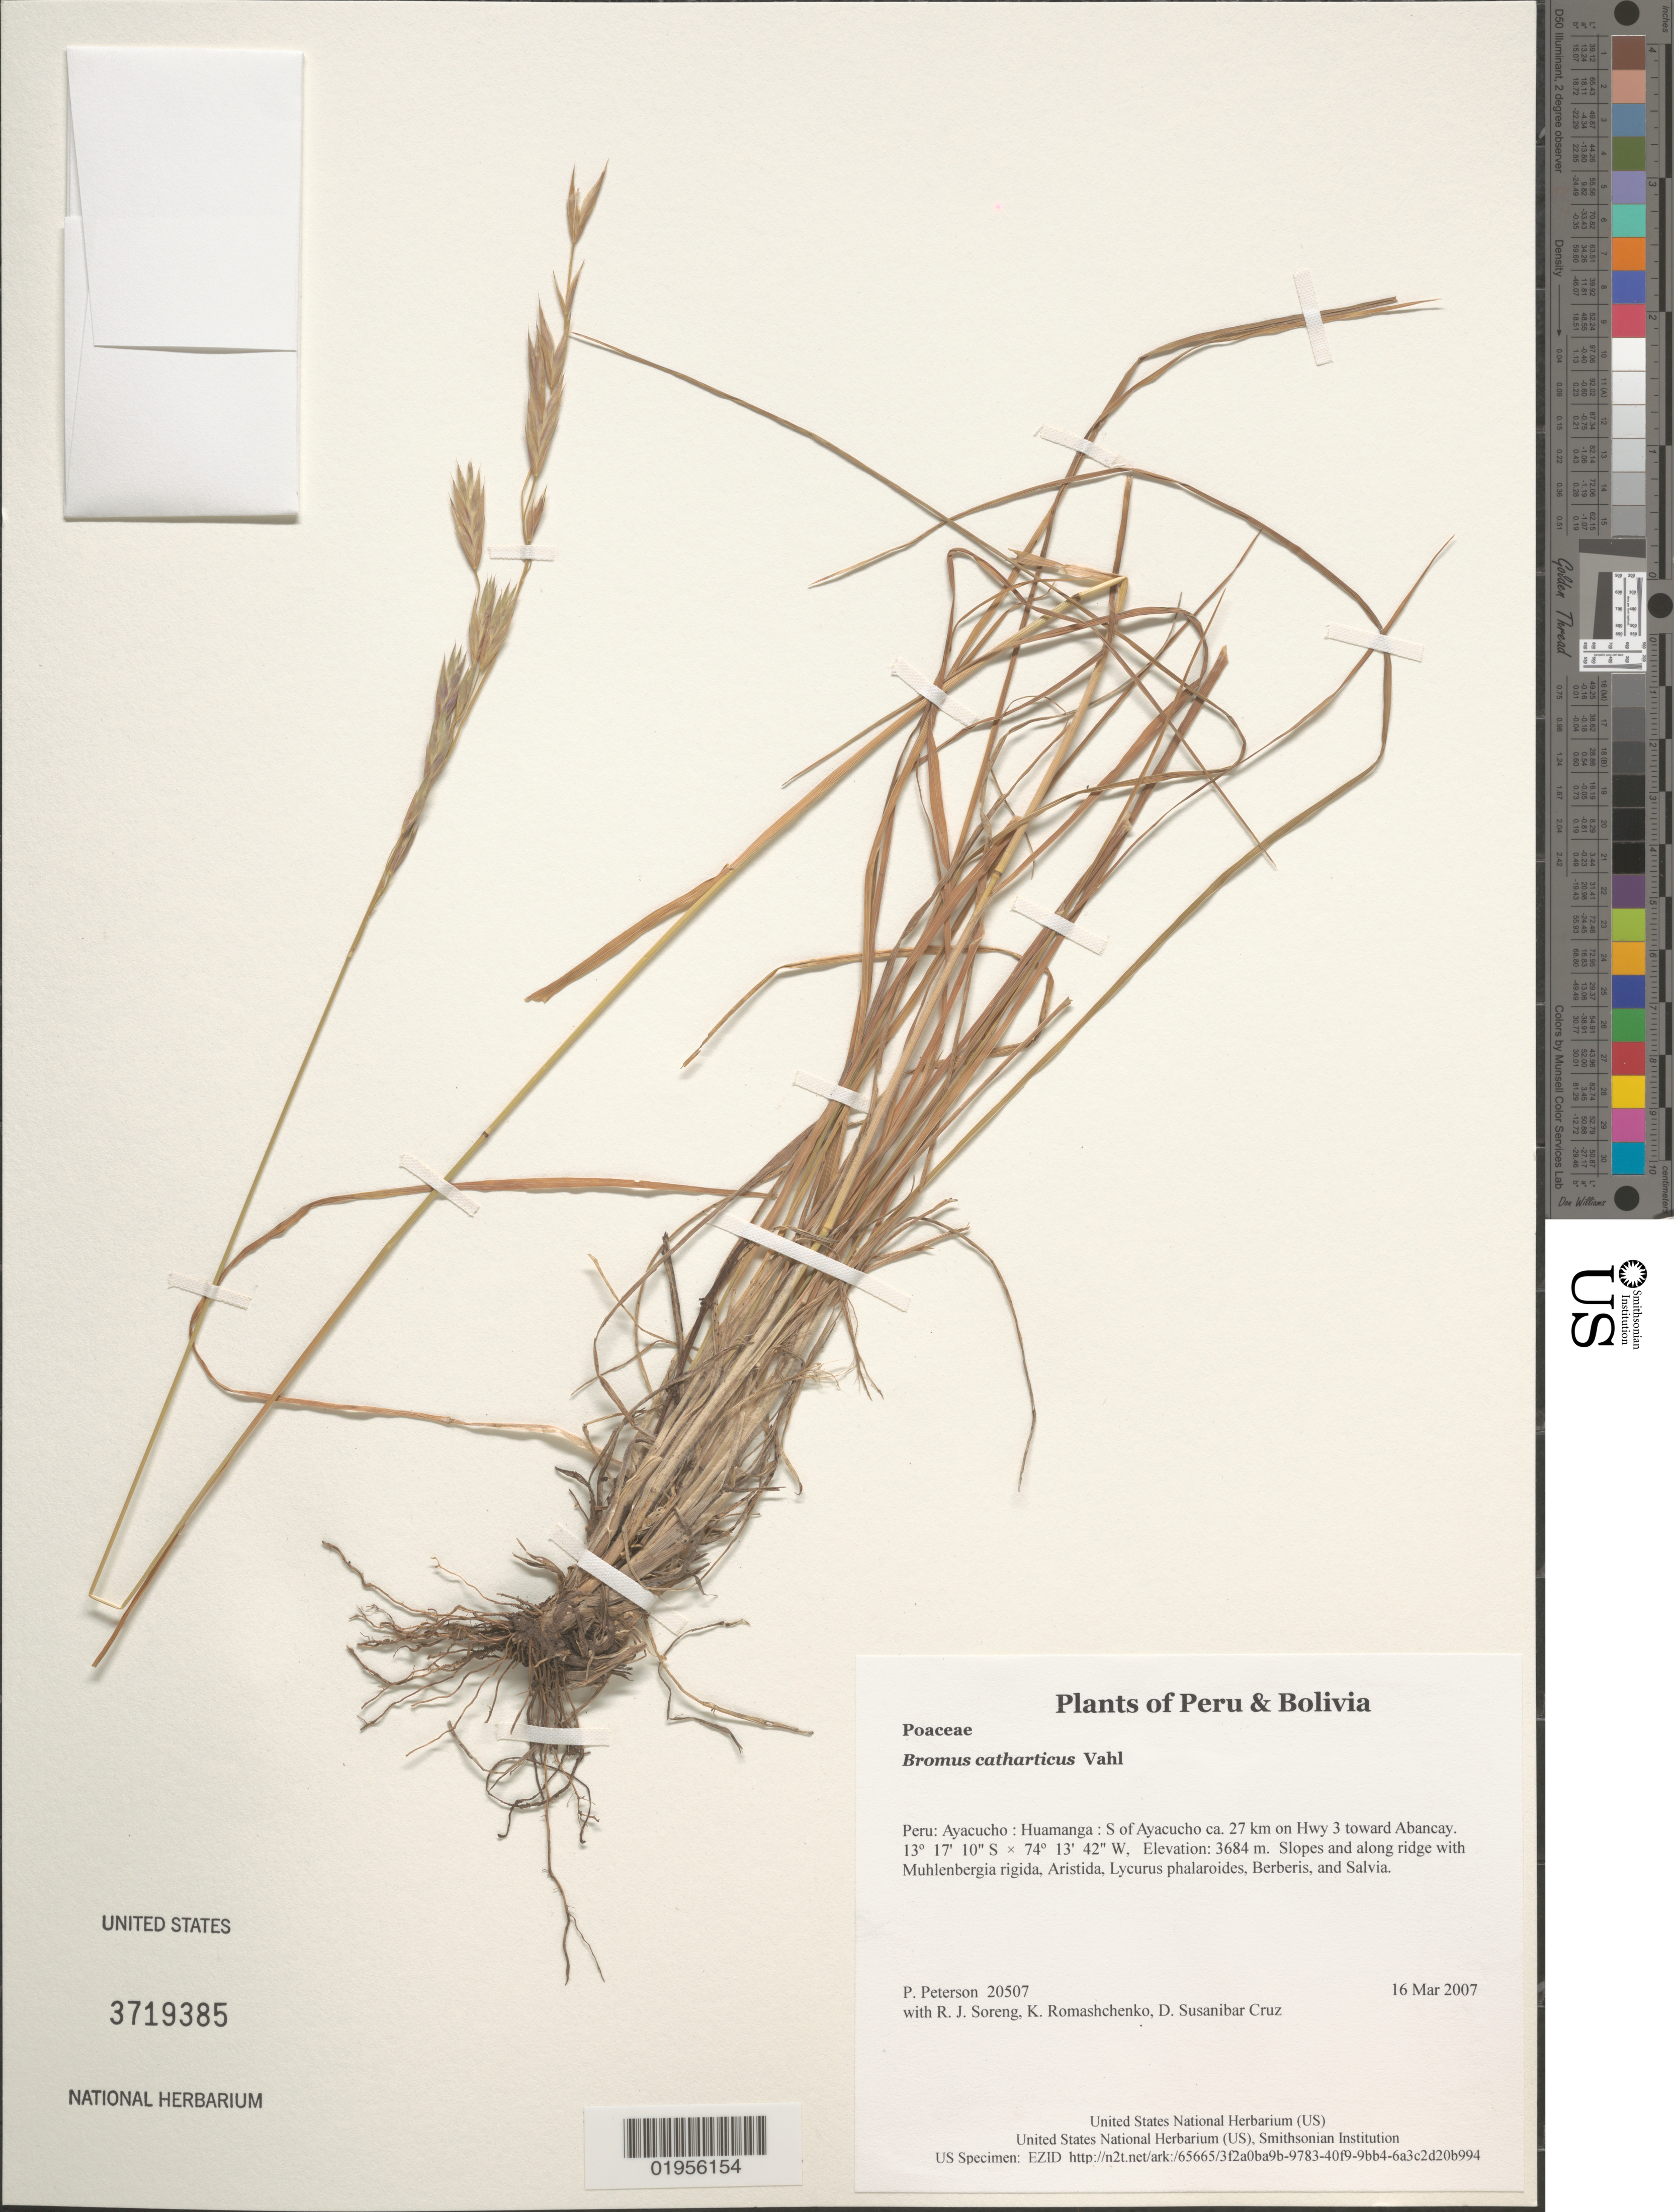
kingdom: Plantae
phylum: Tracheophyta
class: Liliopsida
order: Poales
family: Poaceae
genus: Bromus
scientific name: Bromus catharticus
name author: Vahl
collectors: P. M. Peterson, R. J. Soreng, K. Romashchenko & D. Susanibar Cruz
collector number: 20507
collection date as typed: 16 Mar 2007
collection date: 2007-03-16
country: Peru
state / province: Ayacucho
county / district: Huamanga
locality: S of Ayacucho ca. 27 km on Hwy 3 toward Abancay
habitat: Slopes and along ridge with Muhlenbergia rigida, Aristida, Lycurus phalaroides, Berberis, and Salvia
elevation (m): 3684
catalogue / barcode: US 3719385